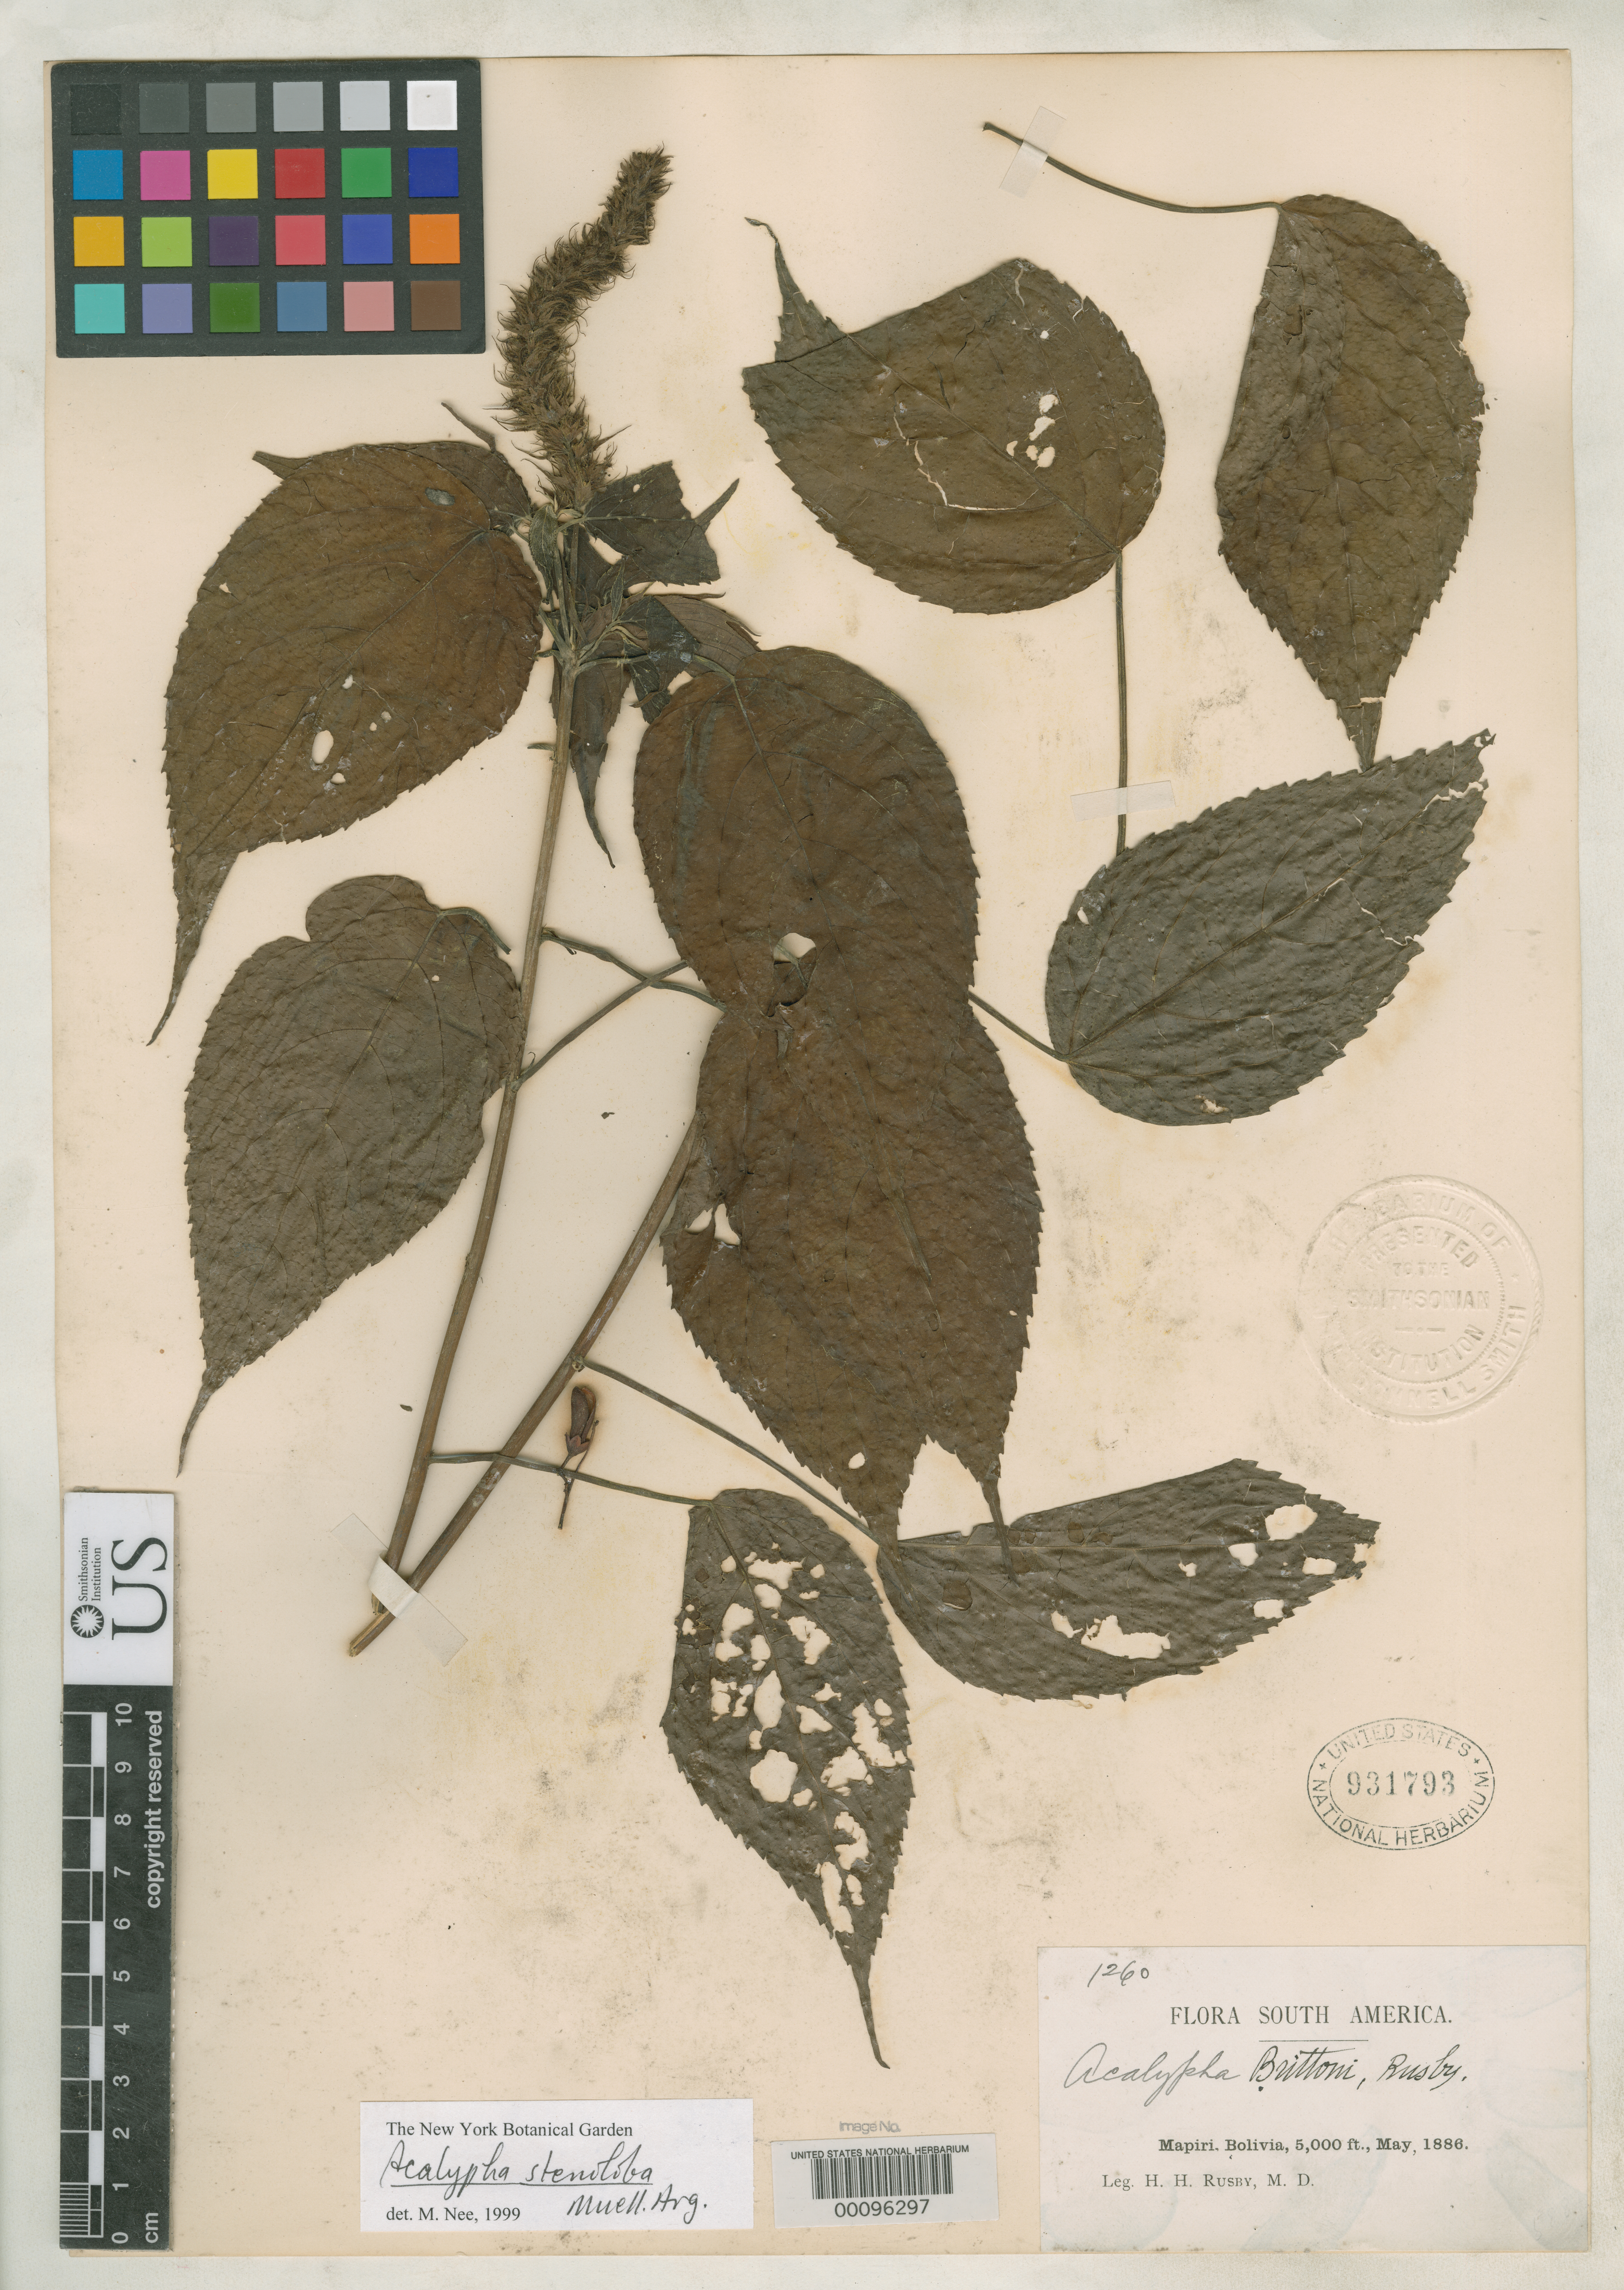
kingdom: Plantae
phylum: Tracheophyta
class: Magnoliopsida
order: Malpighiales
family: Euphorbiaceae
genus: Acalypha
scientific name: Acalypha brittoni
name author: Rusby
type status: Isotype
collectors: H. H. Rusby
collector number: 1260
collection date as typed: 18 May 1886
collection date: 1886-05-18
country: Bolivia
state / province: La Páz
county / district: Larecaja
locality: Mapiri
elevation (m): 1524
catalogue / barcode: US 931793